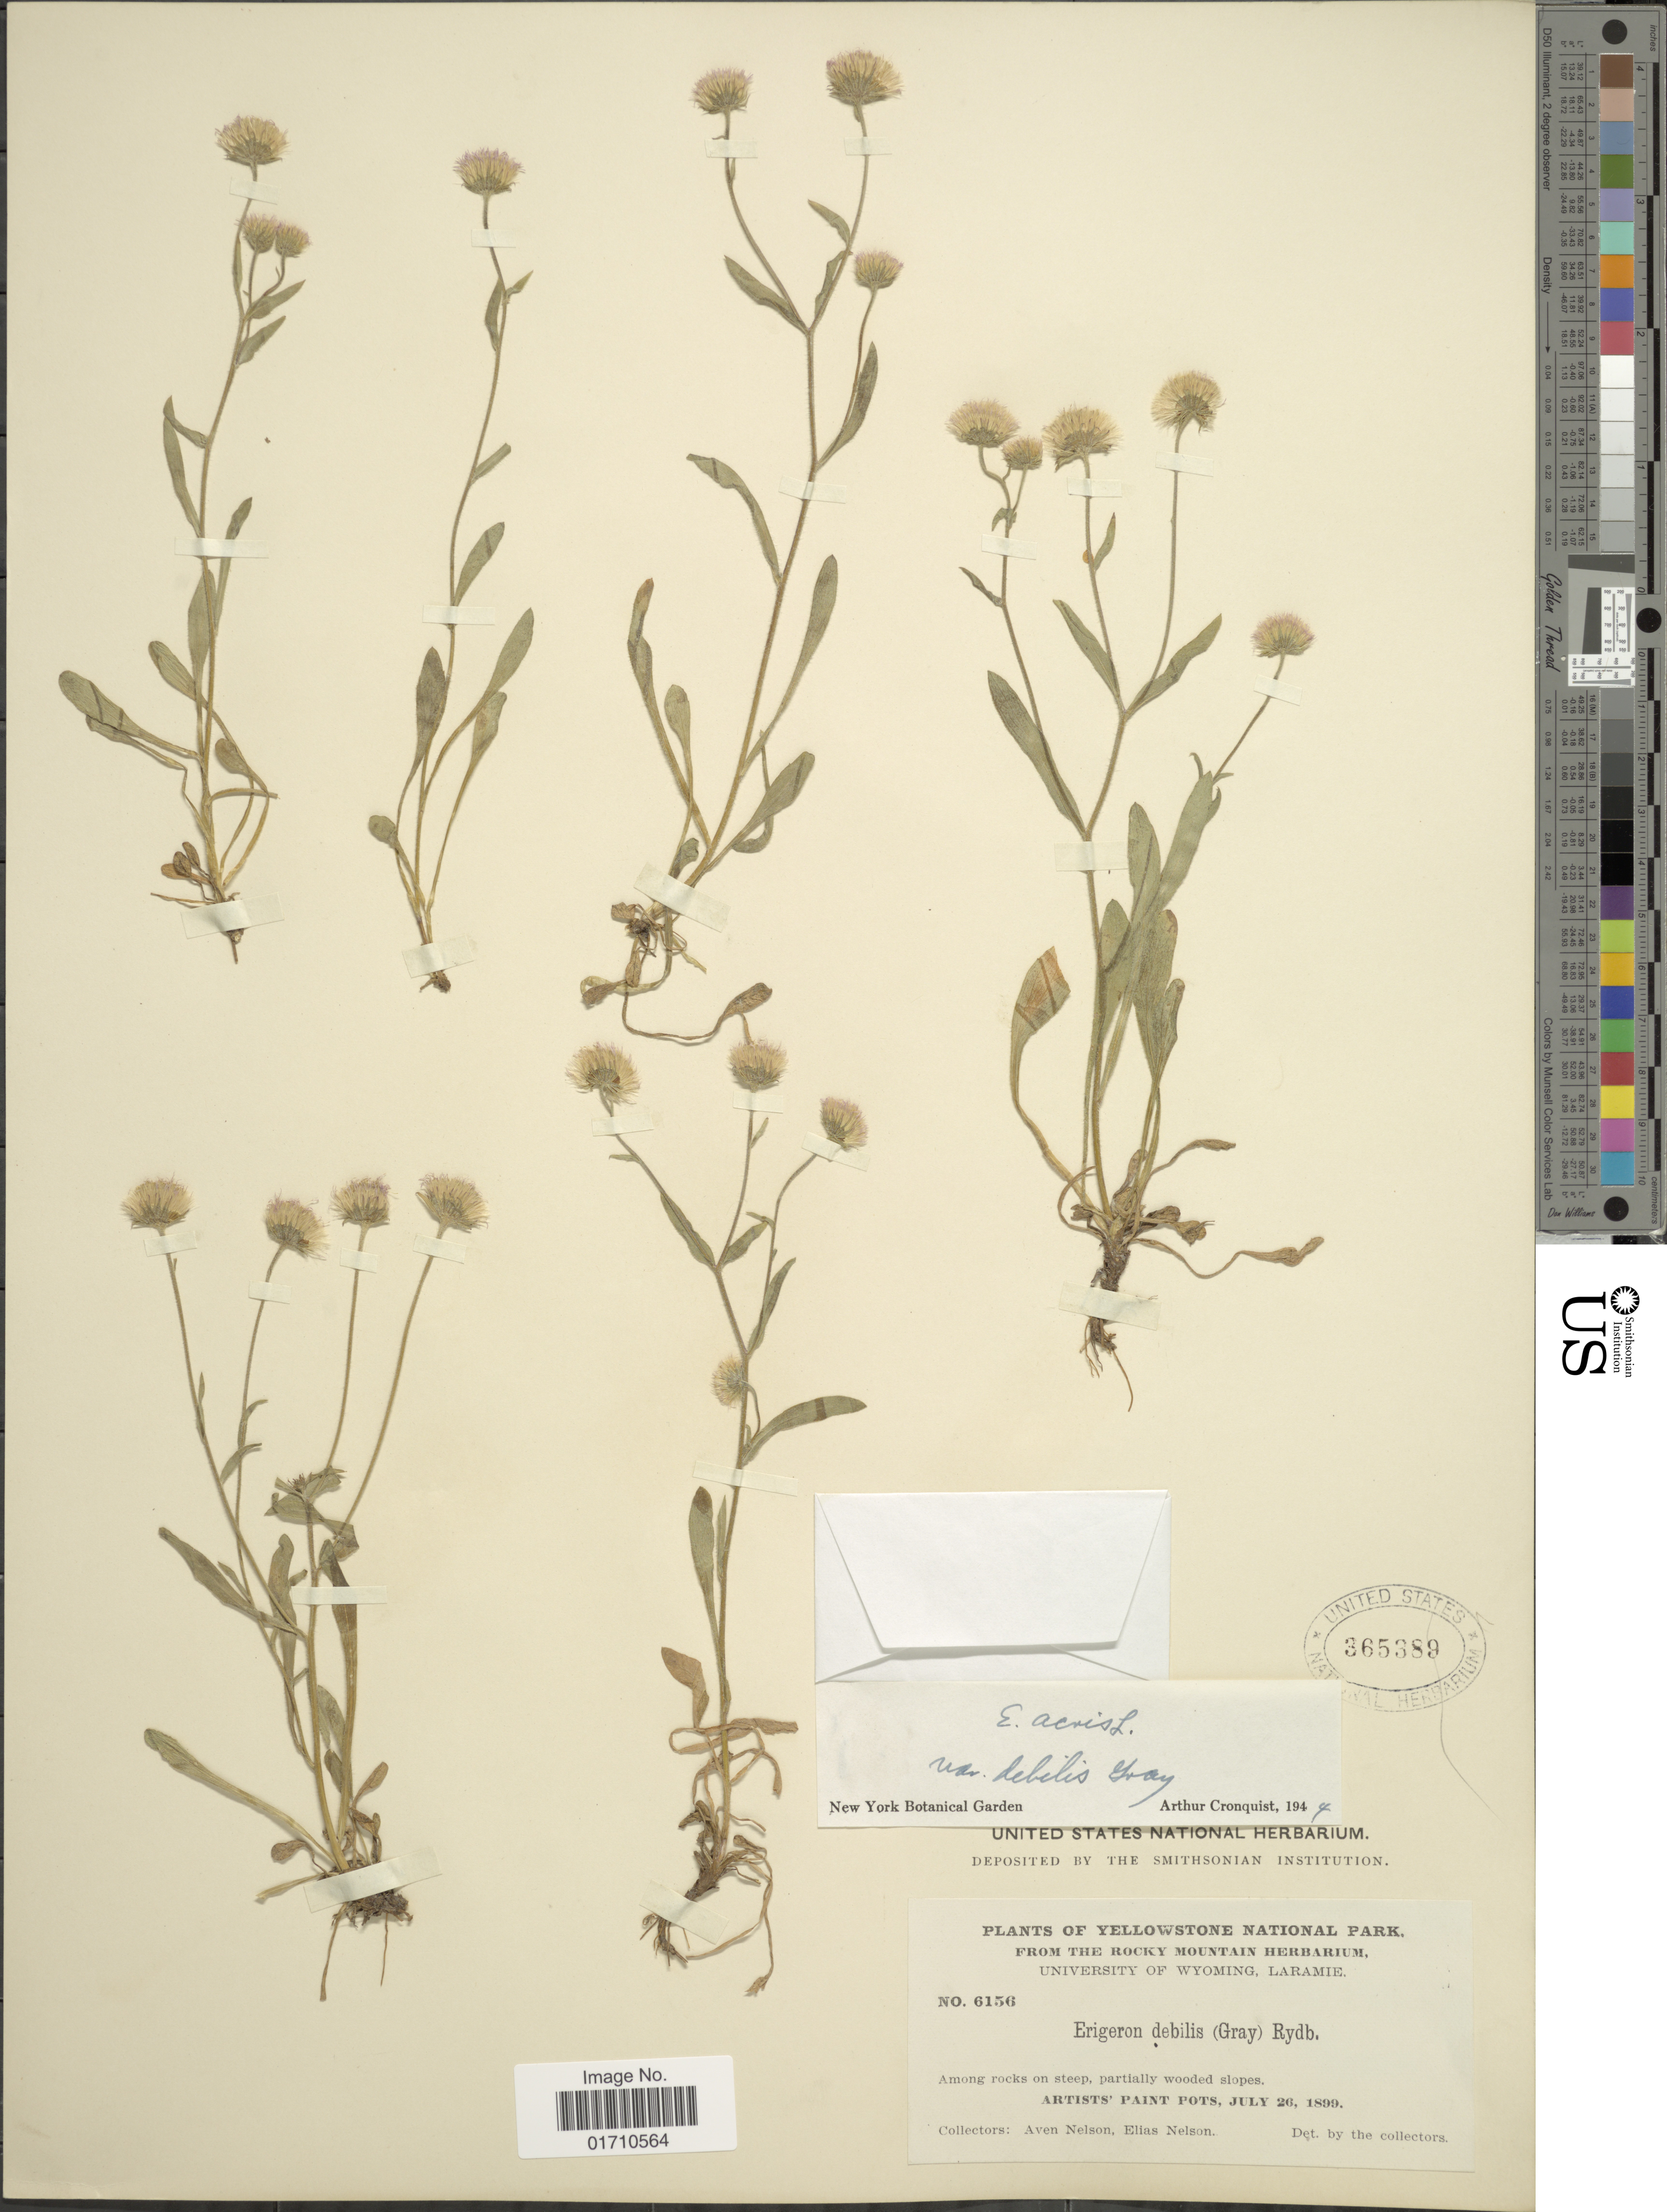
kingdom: Plantae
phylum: Tracheophyta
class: Magnoliopsida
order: Asterales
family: Asteraceae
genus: Erigeron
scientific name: Erigeron acris var. debilis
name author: A. Gray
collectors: A. Nelson & E. Nelson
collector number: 6156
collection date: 1899-07-26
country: United States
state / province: Wyoming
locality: Yellowstone National Park, Among rocks on steep, partially wooded slopes, Artists' Paint Pots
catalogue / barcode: US 365389